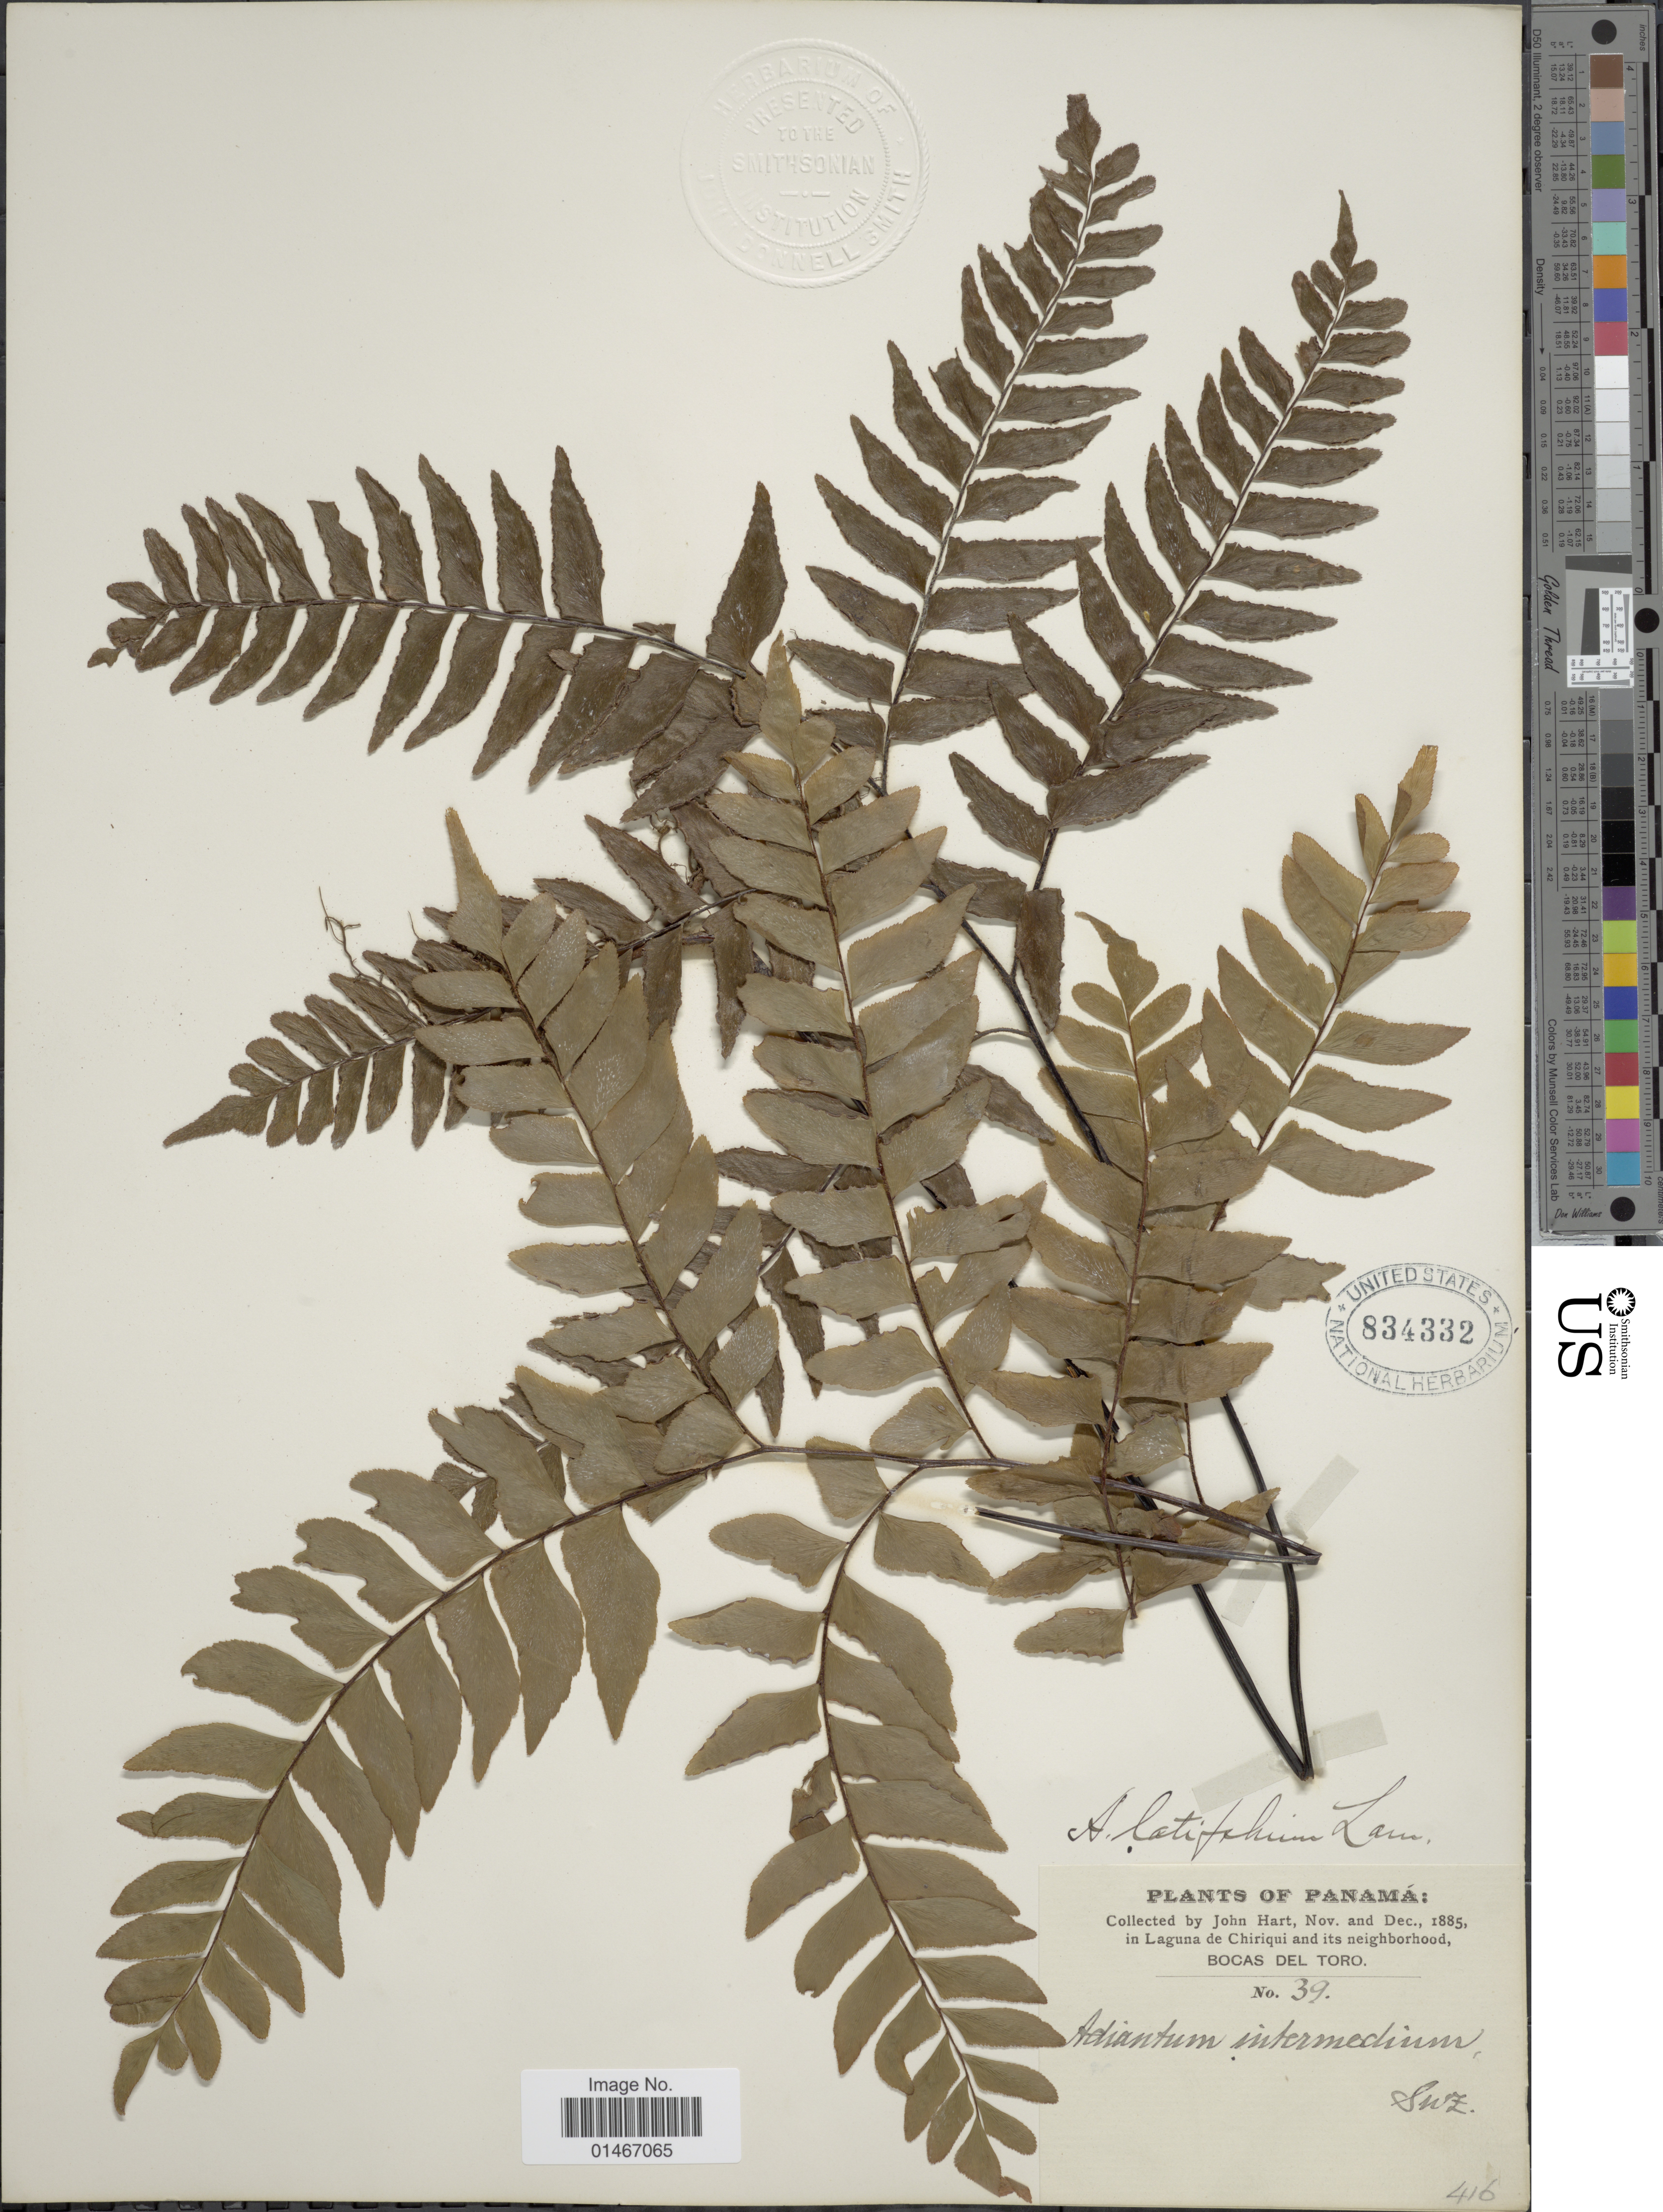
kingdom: Plantae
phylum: Tracheophyta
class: Polypodiopsida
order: Polypodiales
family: Pteridaceae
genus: Adiantum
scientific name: Adiantum latifolium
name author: Lam.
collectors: J. Hart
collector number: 39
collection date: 1885-11/1885-12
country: Panama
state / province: Bocas del Toro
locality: In Laguna de Chiriqui and its neighborhood.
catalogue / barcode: US 834332